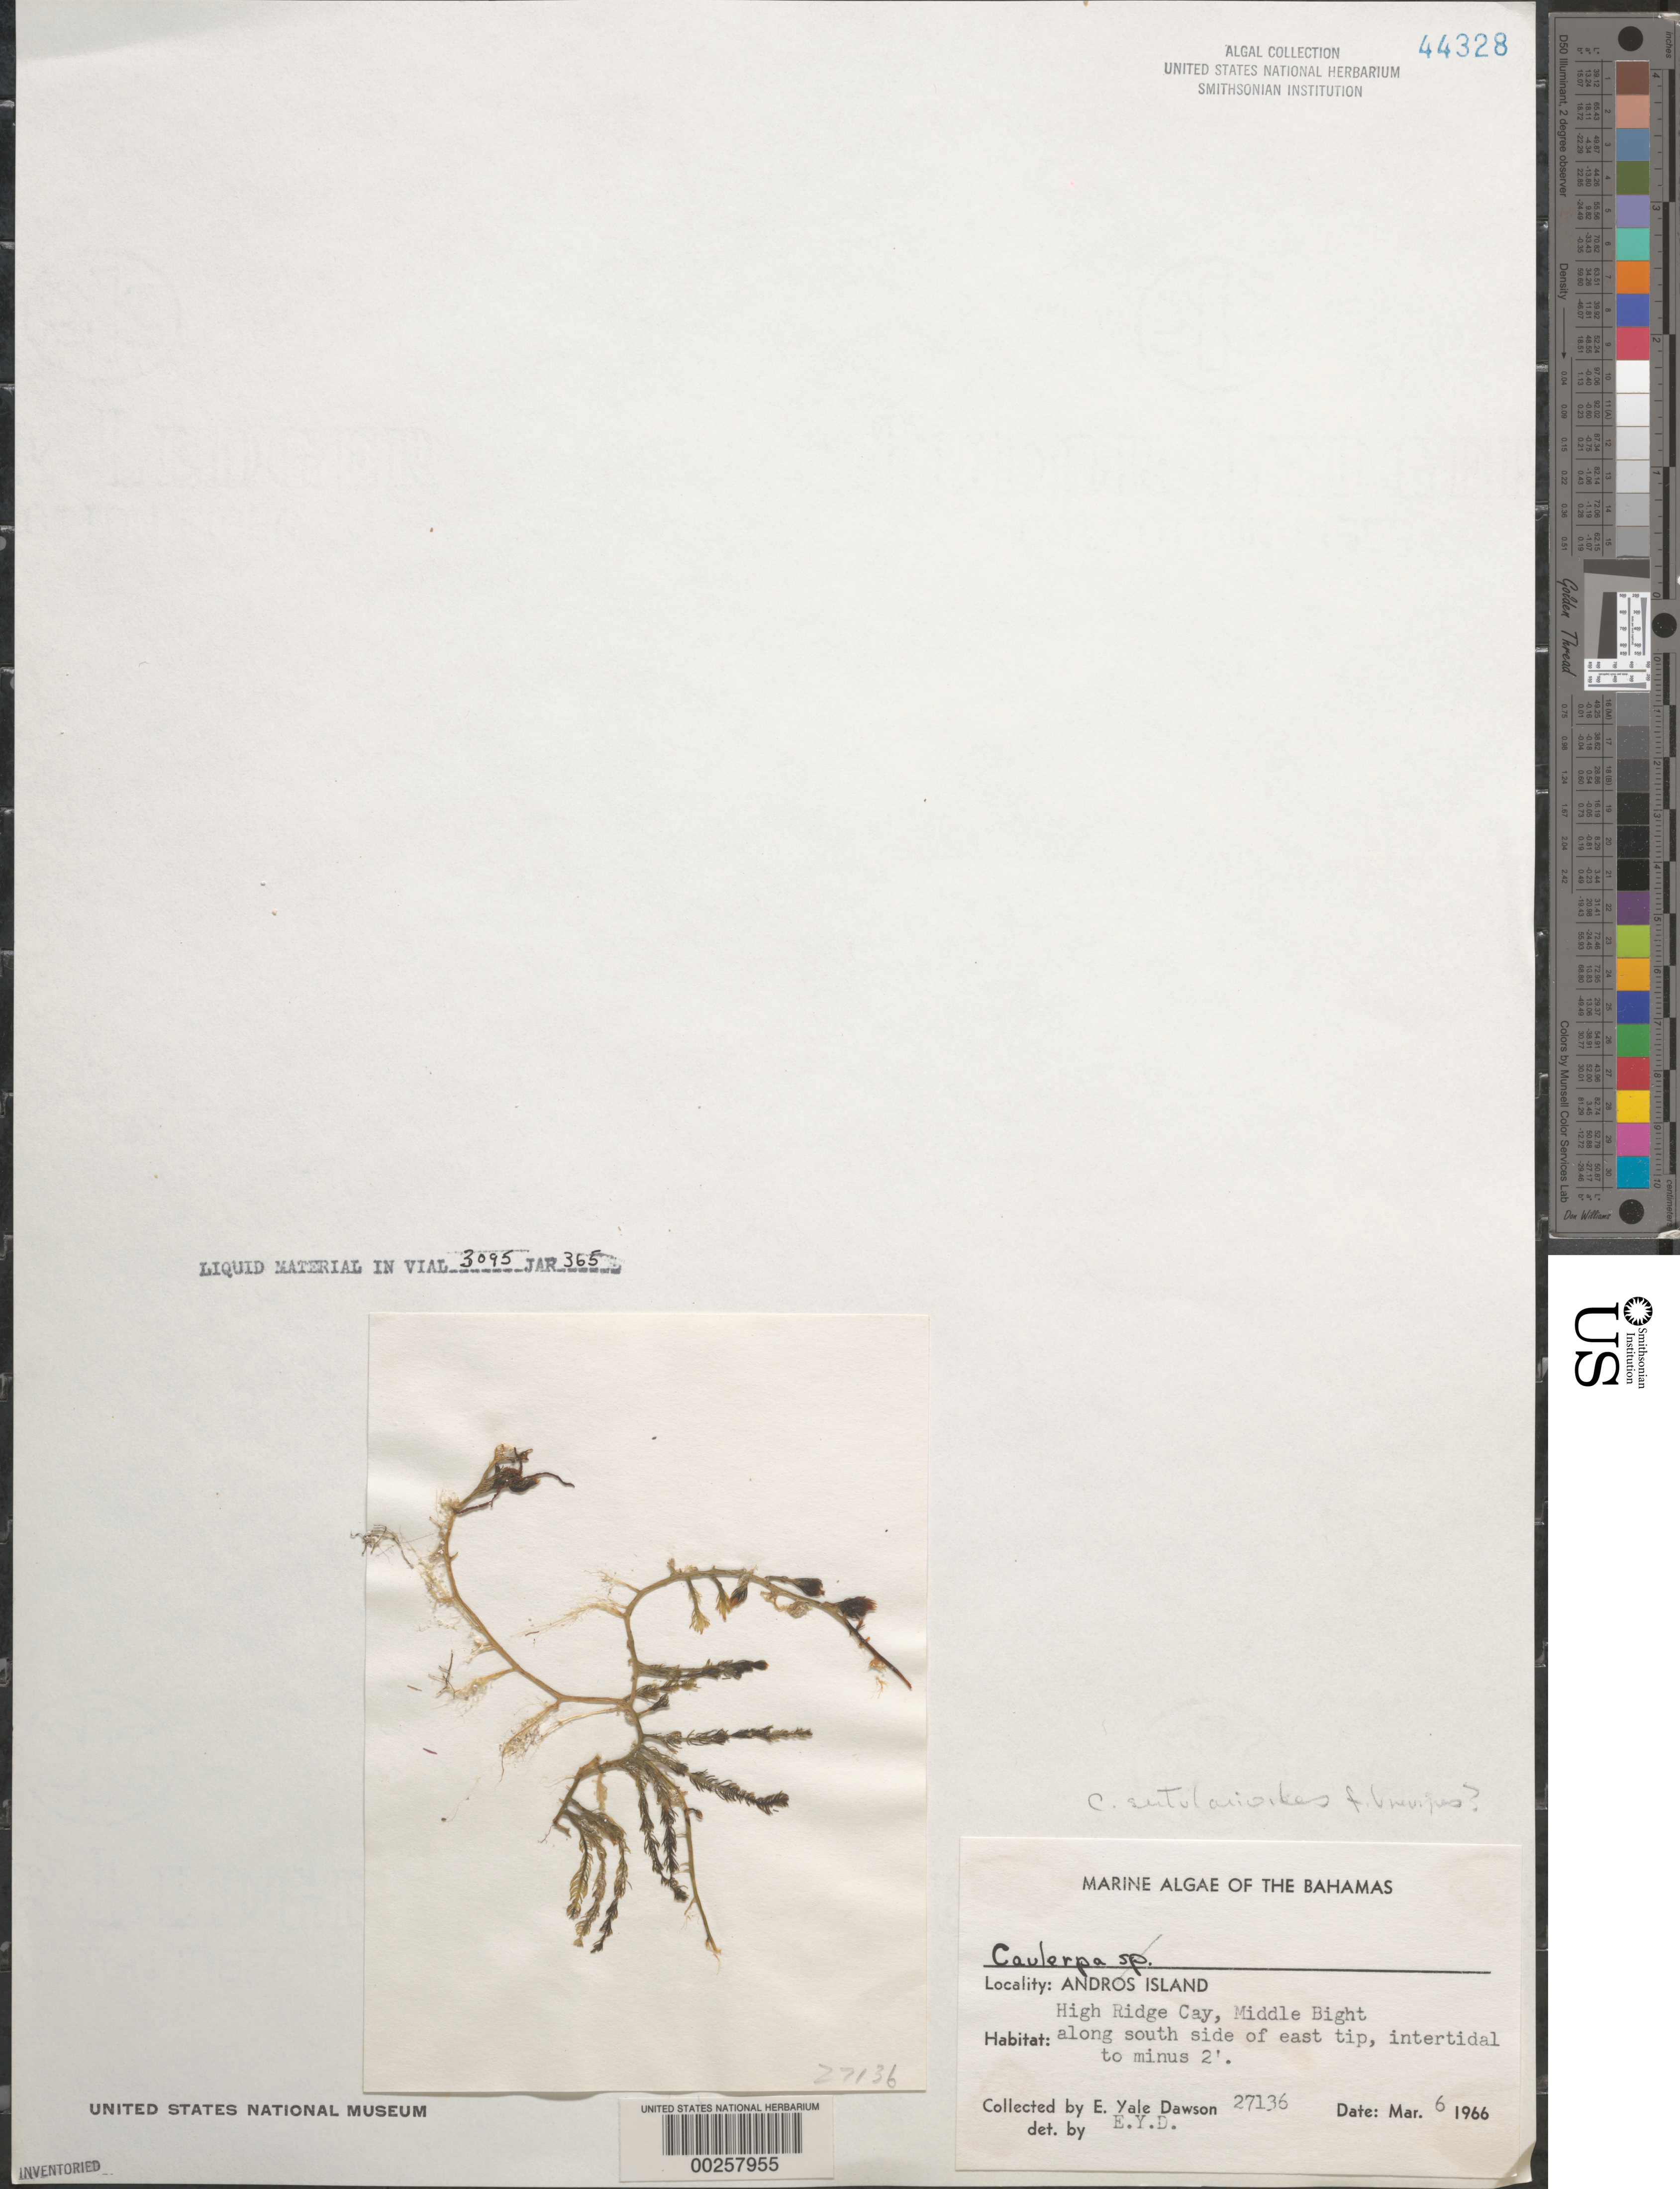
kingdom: Plantae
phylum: Chlorophyta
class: Ulvophyceae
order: Bryopsidales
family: Caulerpaceae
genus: Caulerpa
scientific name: Caulerpa sertularioides f. brevipes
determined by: Dawson, E. Y.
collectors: E. Y. Dawson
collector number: EYD 27136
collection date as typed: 06 Mar 1966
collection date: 1966-03-06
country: Bahamas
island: High Ridge Cay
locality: Middle Bight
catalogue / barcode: US 44328